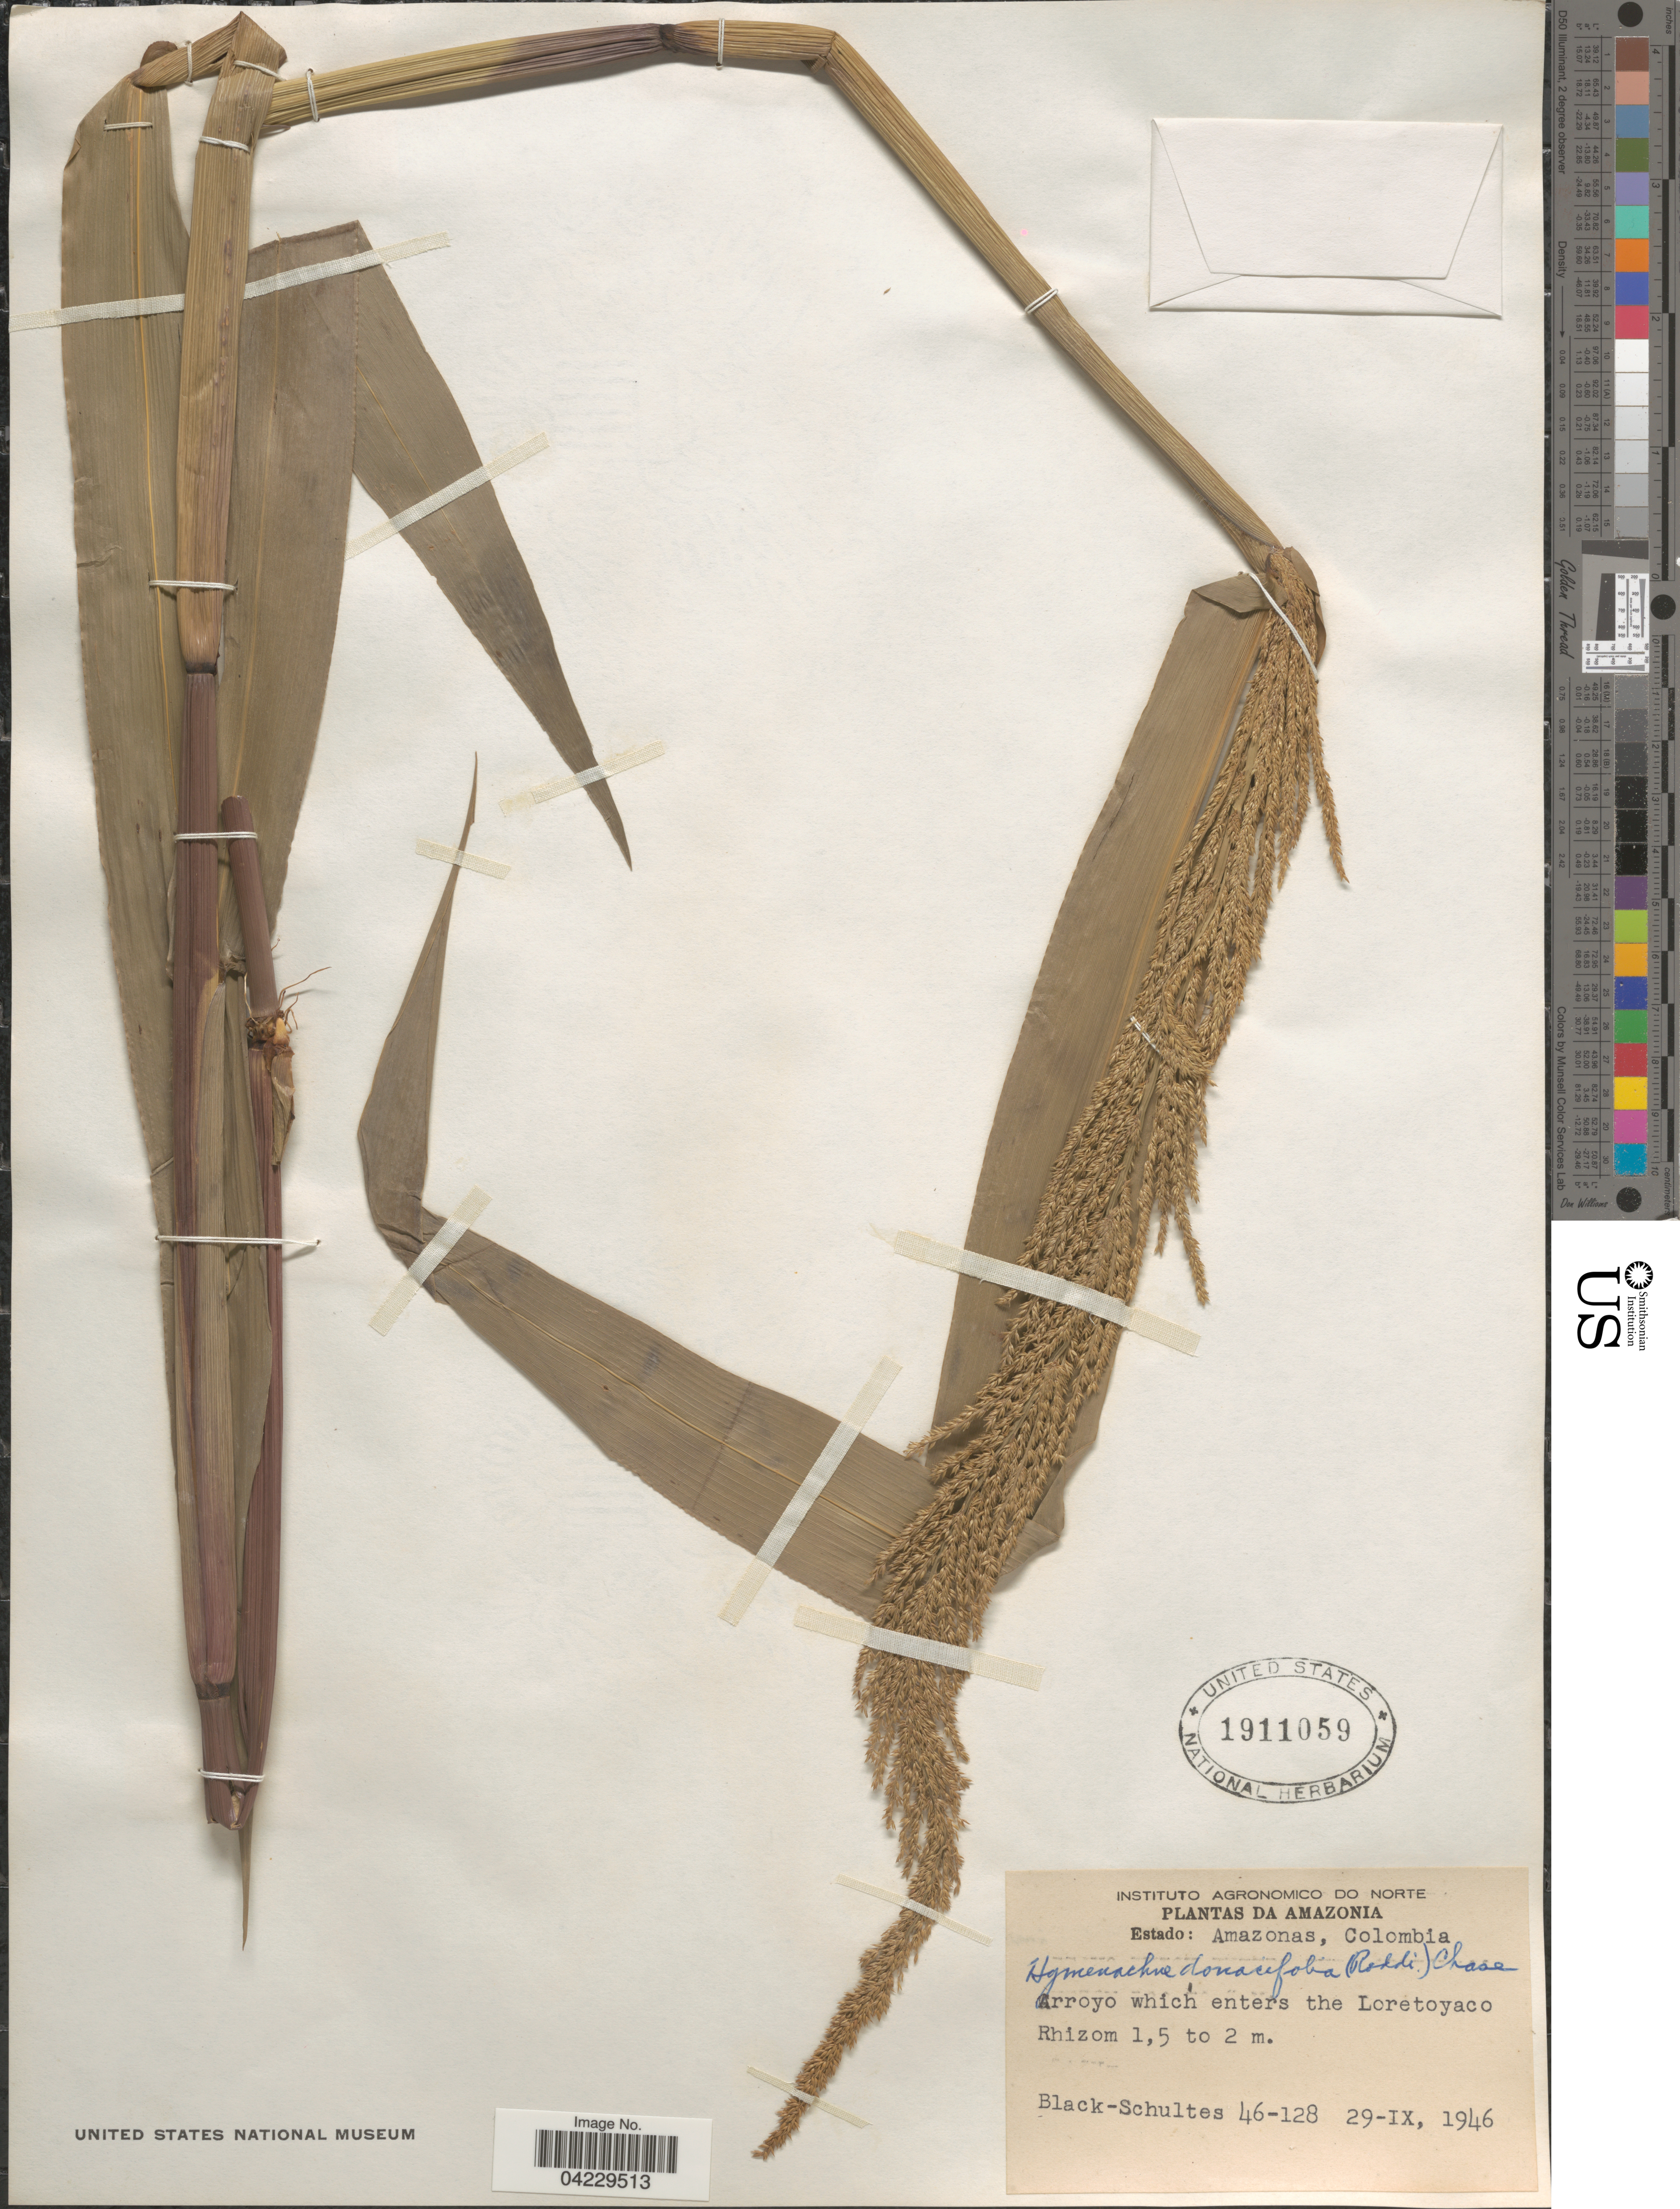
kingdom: Plantae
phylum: Tracheophyta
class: Liliopsida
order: Poales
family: Poaceae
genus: Hymenachne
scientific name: Hymenachne donacifolia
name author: (Raddi) Chase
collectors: -- Black & -- Schultes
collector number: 46-128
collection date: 1946-09-29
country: Colombia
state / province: Amazônas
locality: Amazonia. Arroyo which enters the Loretoyaco Rhizom.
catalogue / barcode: US 1911059